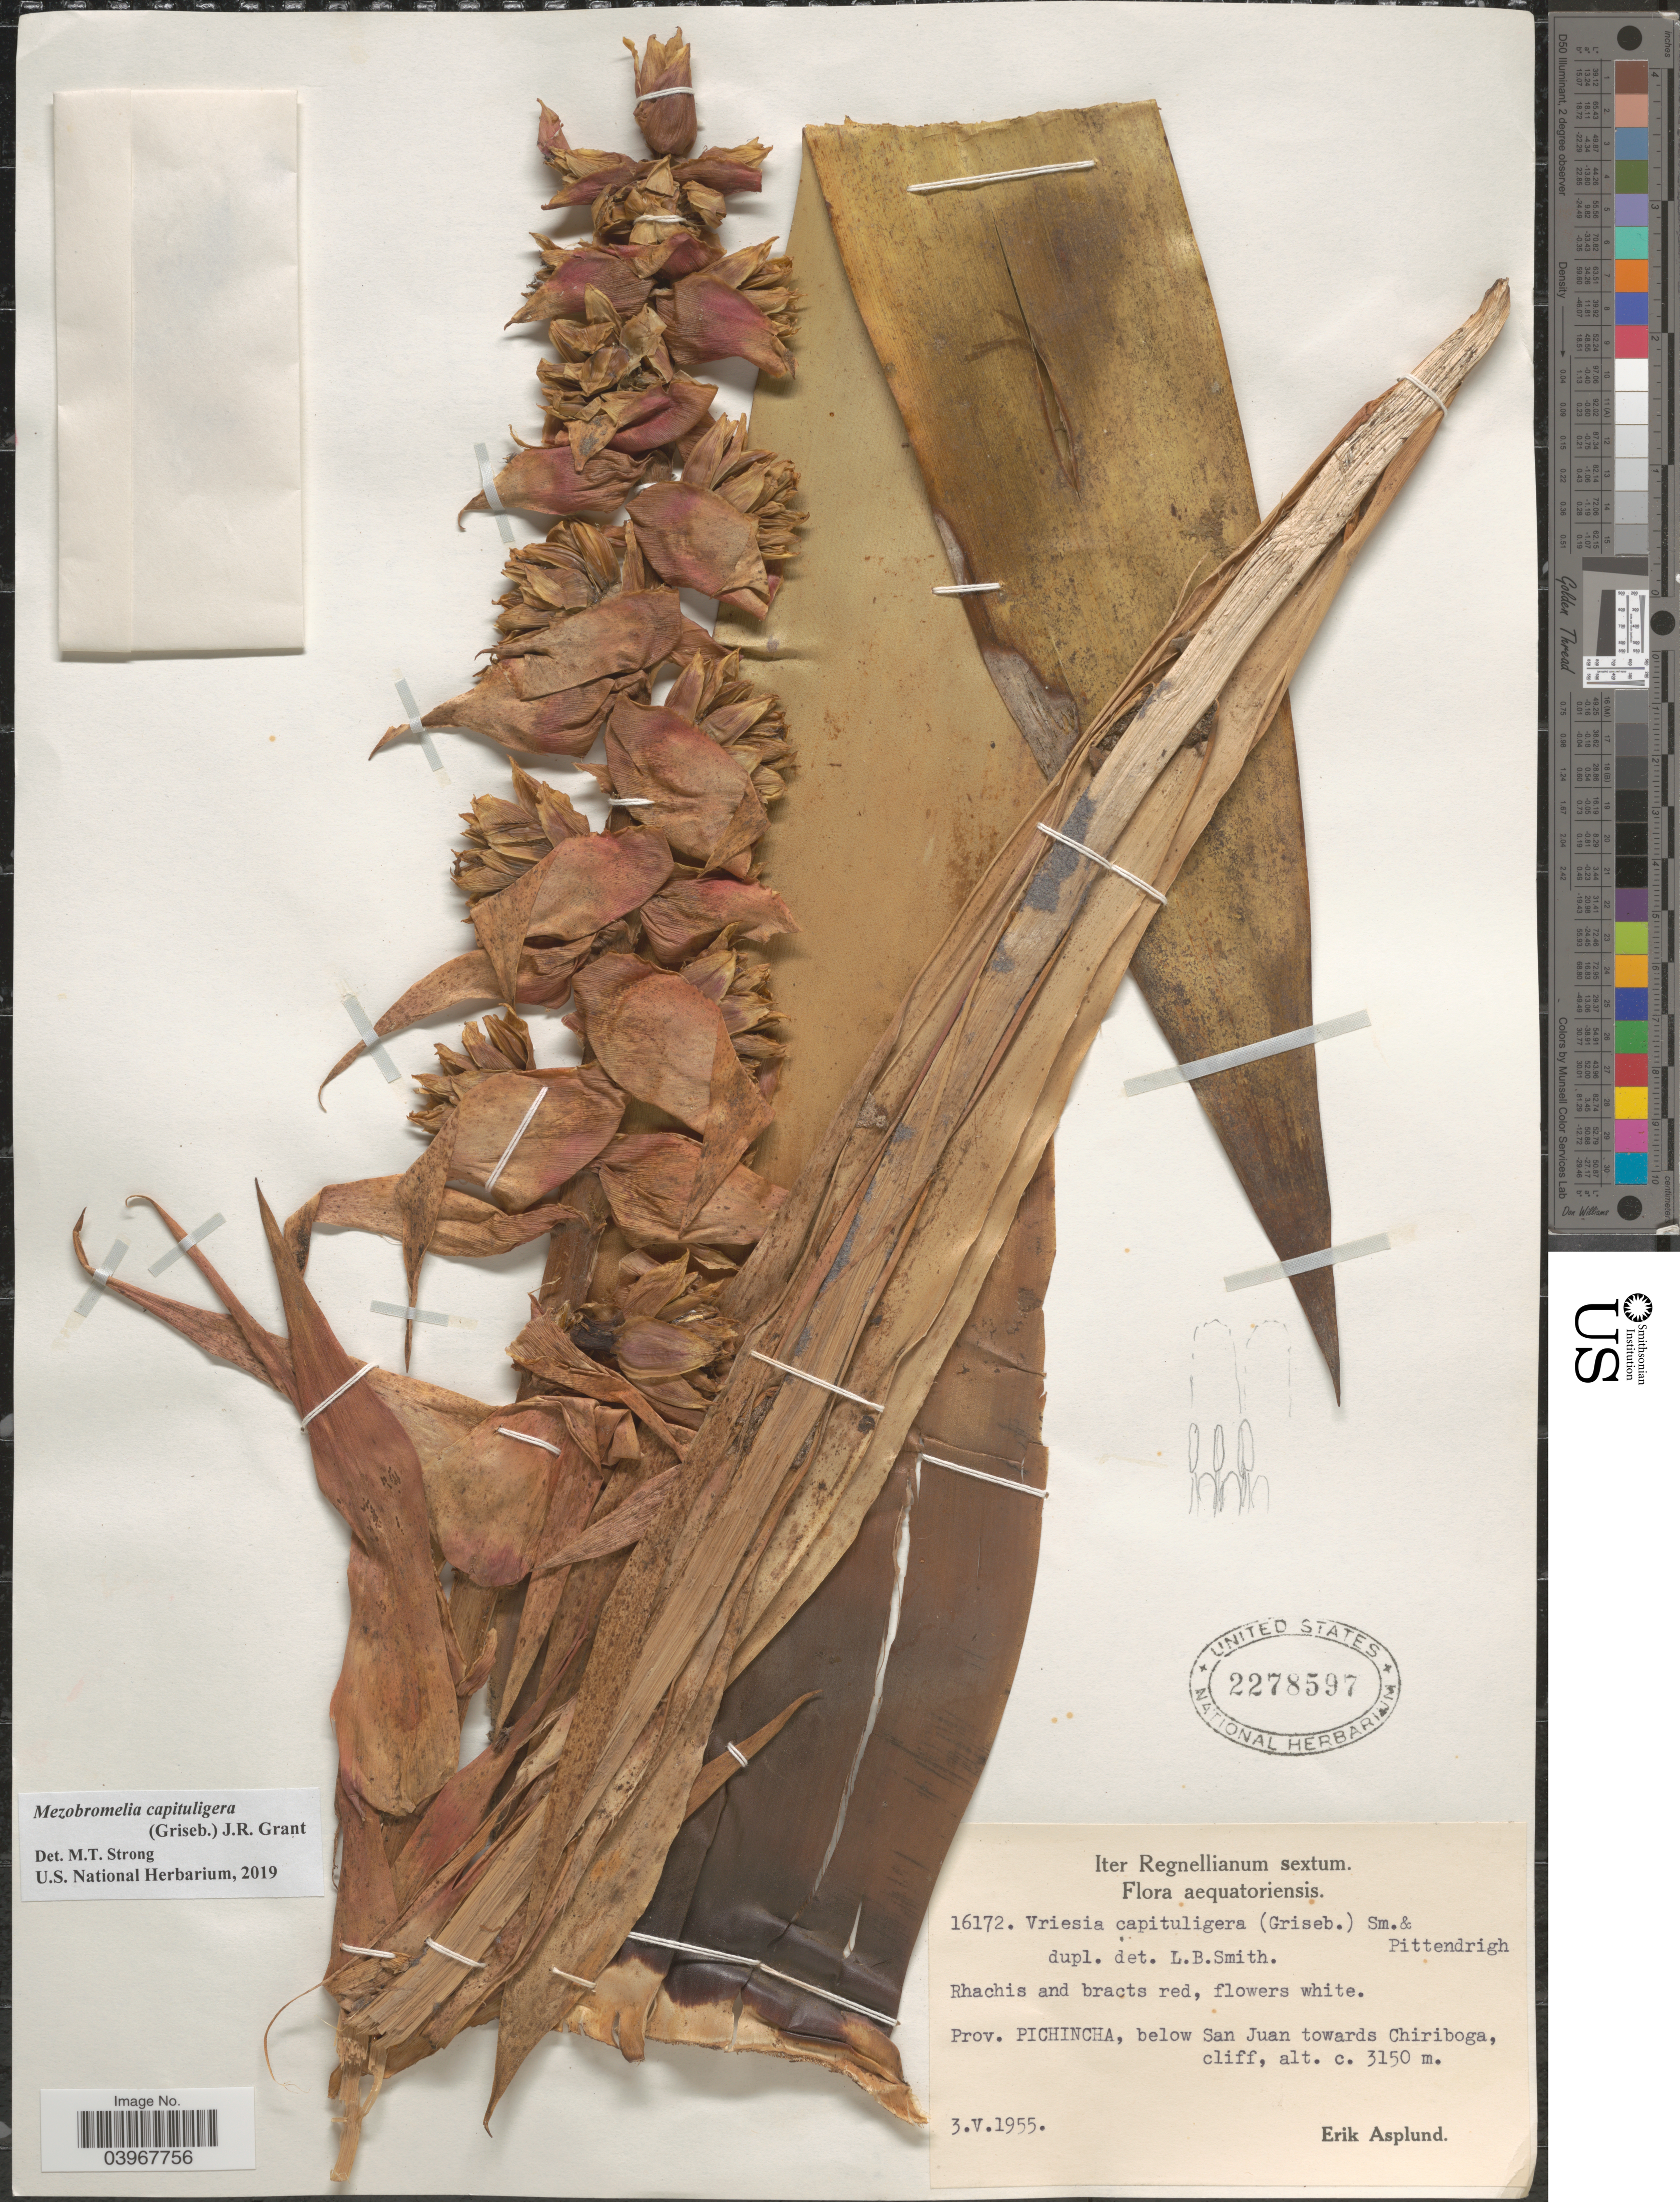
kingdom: Plantae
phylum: Tracheophyta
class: Liliopsida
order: Poales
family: Bromeliaceae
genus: Mezobromelia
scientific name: Mezobromelia capituligera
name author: (Griseb.) J.R. Grant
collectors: E. Asplund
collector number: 16172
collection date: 1955-05-03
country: Ecuador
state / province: Pichincha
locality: Below San Juan towards Chiriboga.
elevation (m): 3150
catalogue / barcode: US 2278597